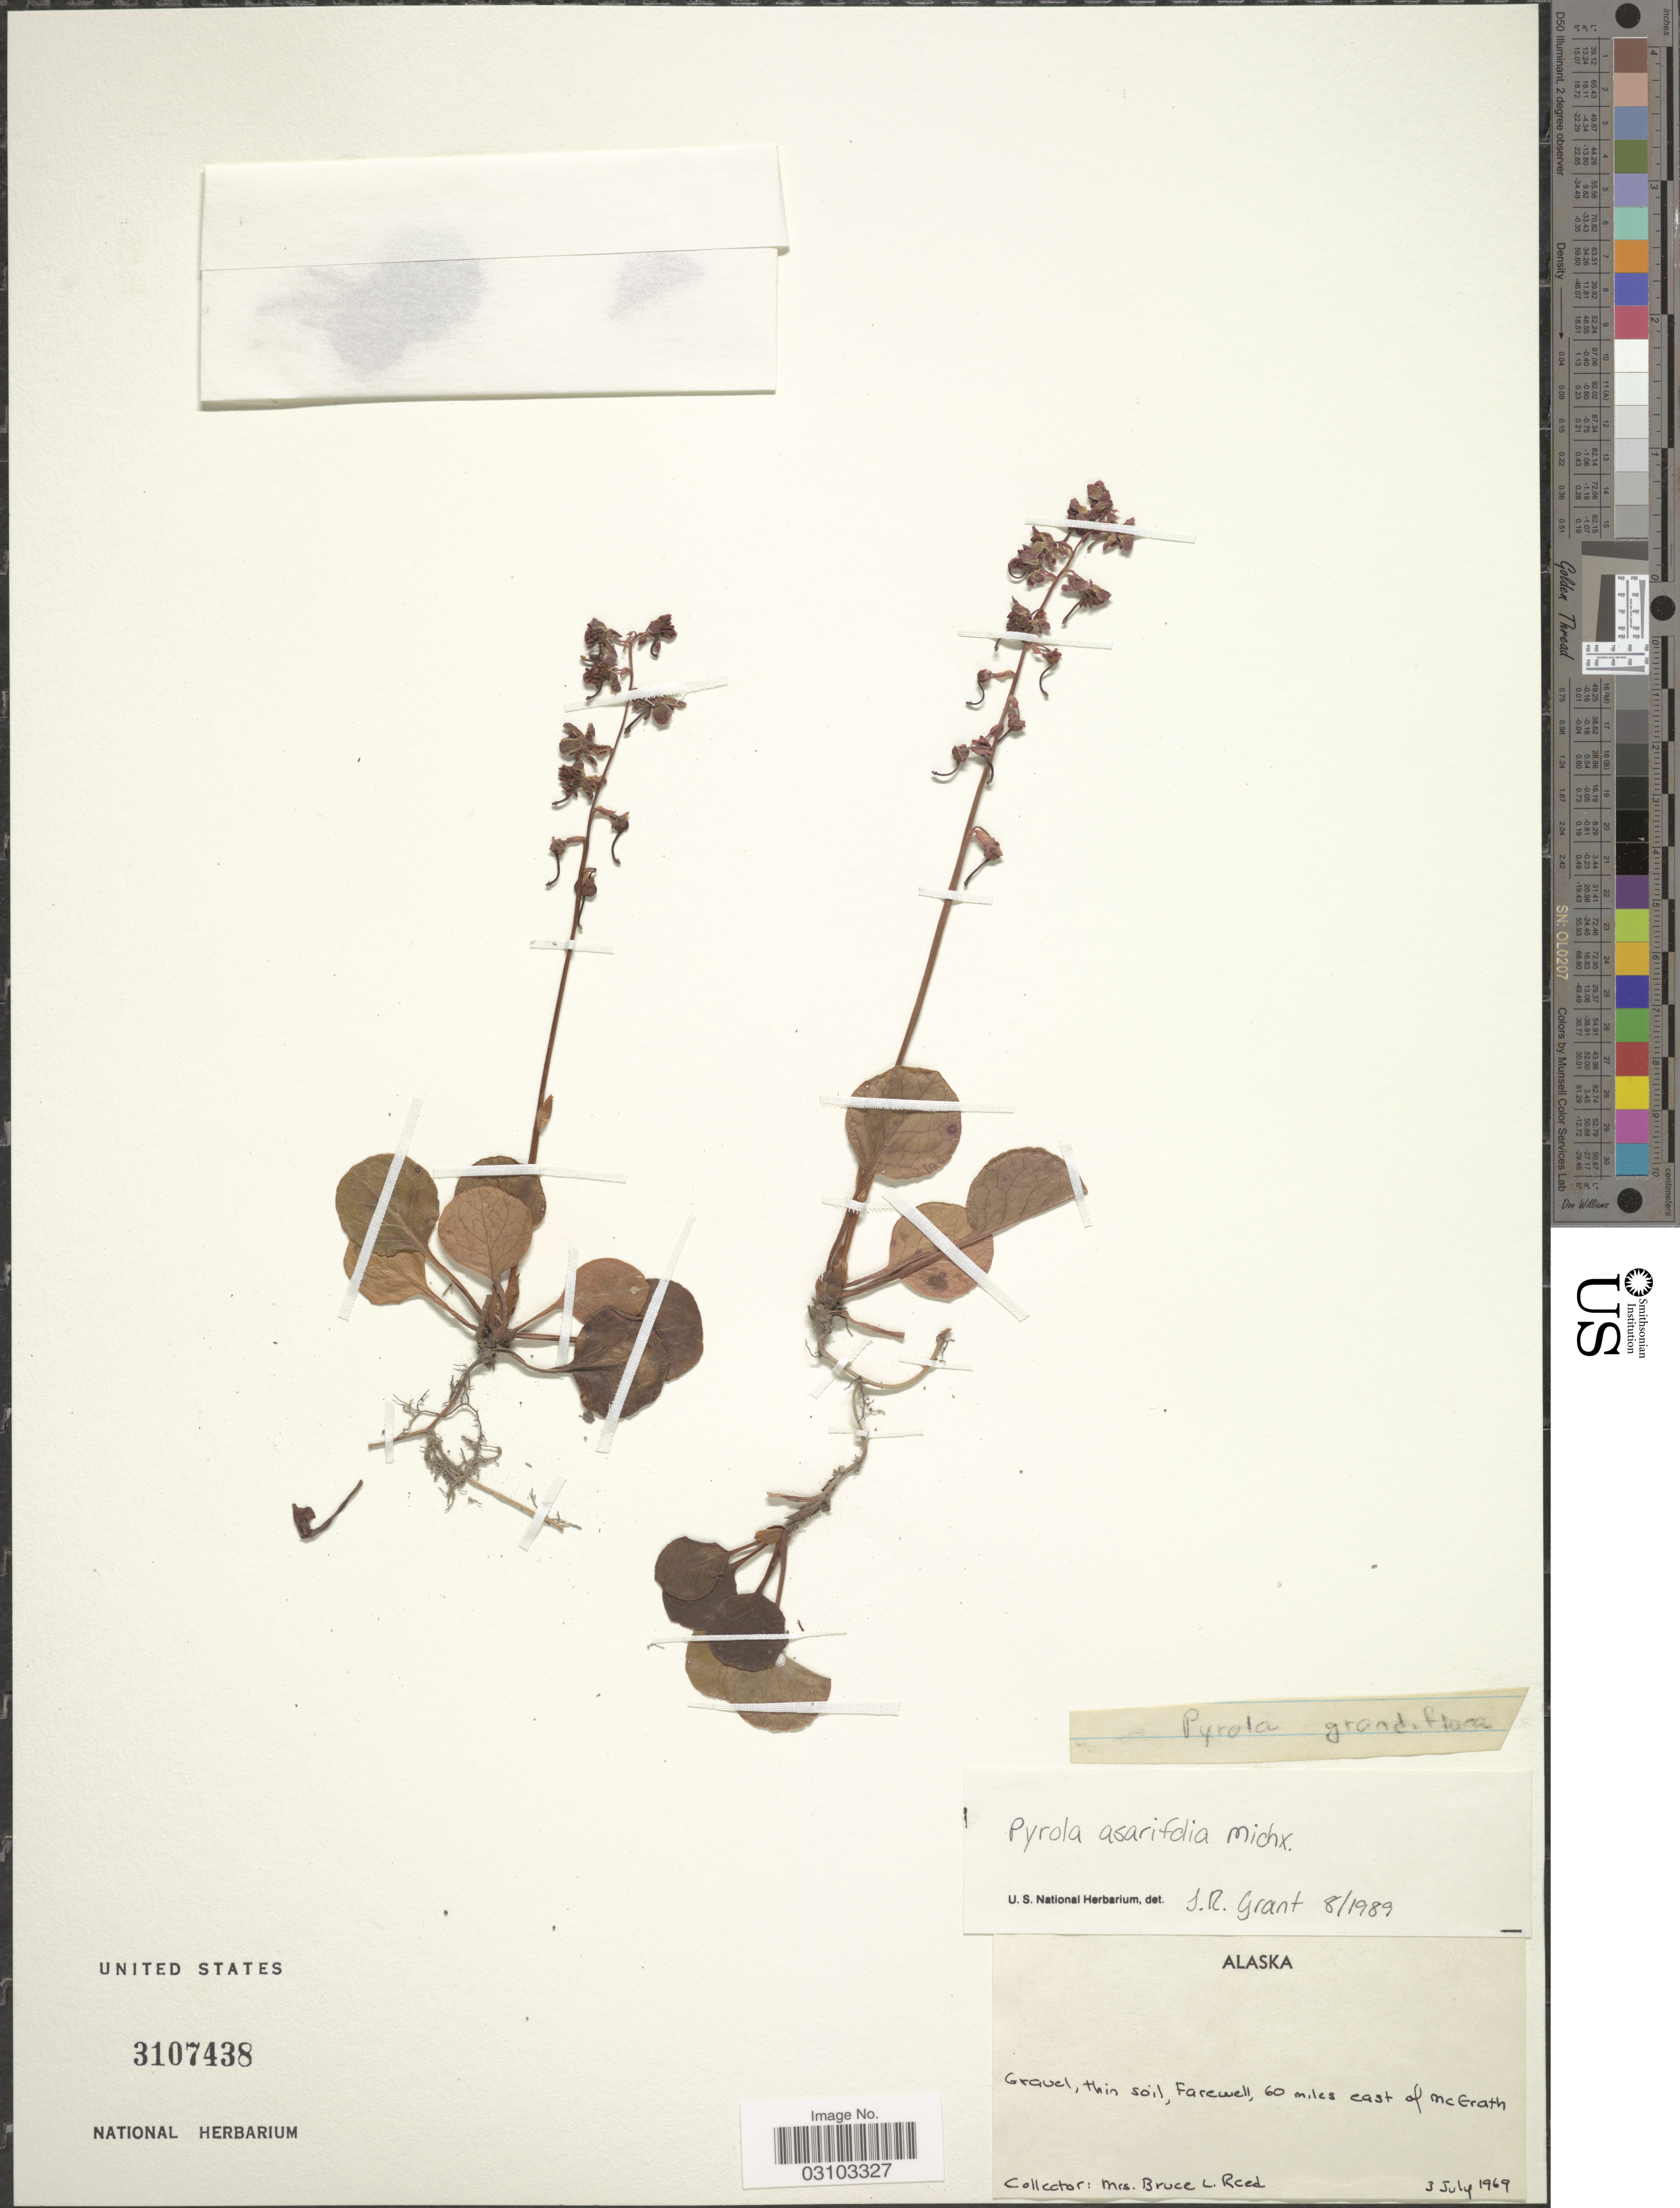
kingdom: Plantae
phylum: Tracheophyta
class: Magnoliopsida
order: Ericales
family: Ericaceae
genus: Pyrola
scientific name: Pyrola asarifolia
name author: Michx.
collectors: B. Reed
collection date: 1969-07-03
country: United States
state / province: Alaska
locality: Farewell, 60 miles east of McGrath.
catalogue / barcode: US 3107438